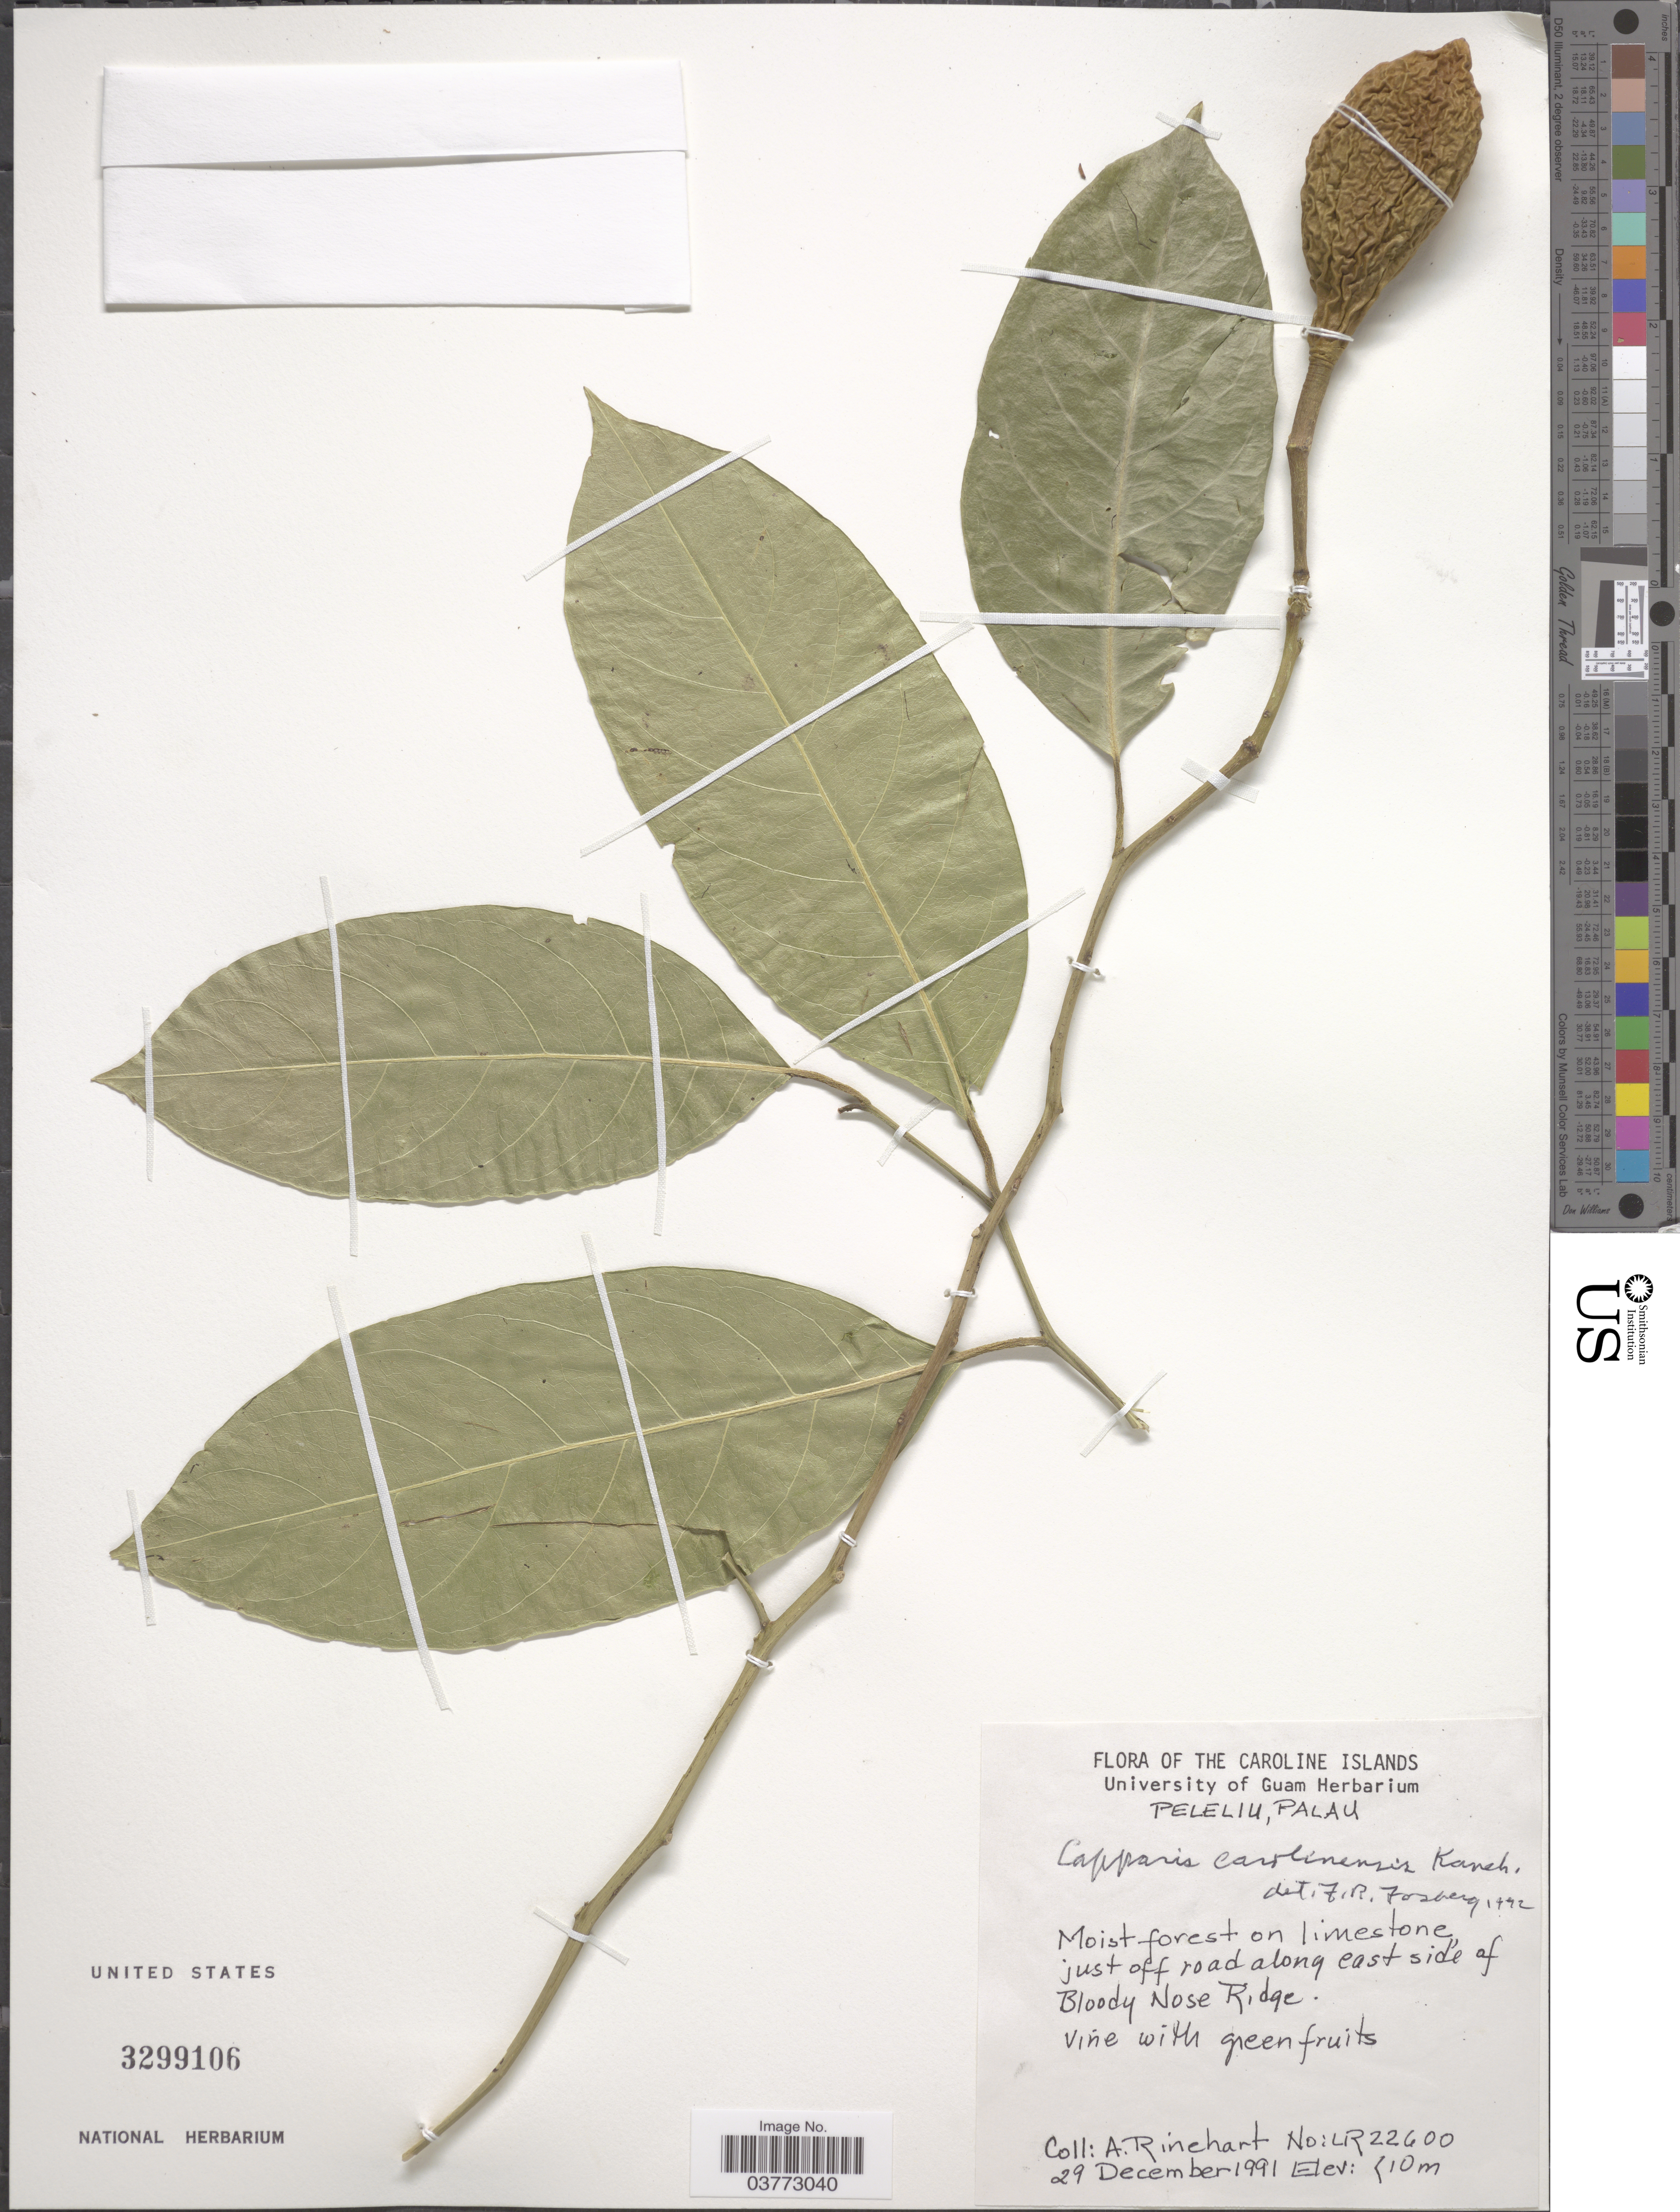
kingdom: Plantae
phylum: Tracheophyta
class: Magnoliopsida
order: Brassicales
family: Capparaceae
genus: Capparis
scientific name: Capparis spinosa subsp. cordifolia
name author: (Lam.) Fici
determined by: Wagner, W. L., (BOT), Smithsonian Institution - National Museum of Natural History (UNITED STATES)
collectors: A. Rinehart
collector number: LR2260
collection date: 1991-12-29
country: Palau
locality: The Caroline Islands. Peleliu, Palau. Just off road along east side of Bloody Nose Ridge.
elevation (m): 10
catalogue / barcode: US 3299106